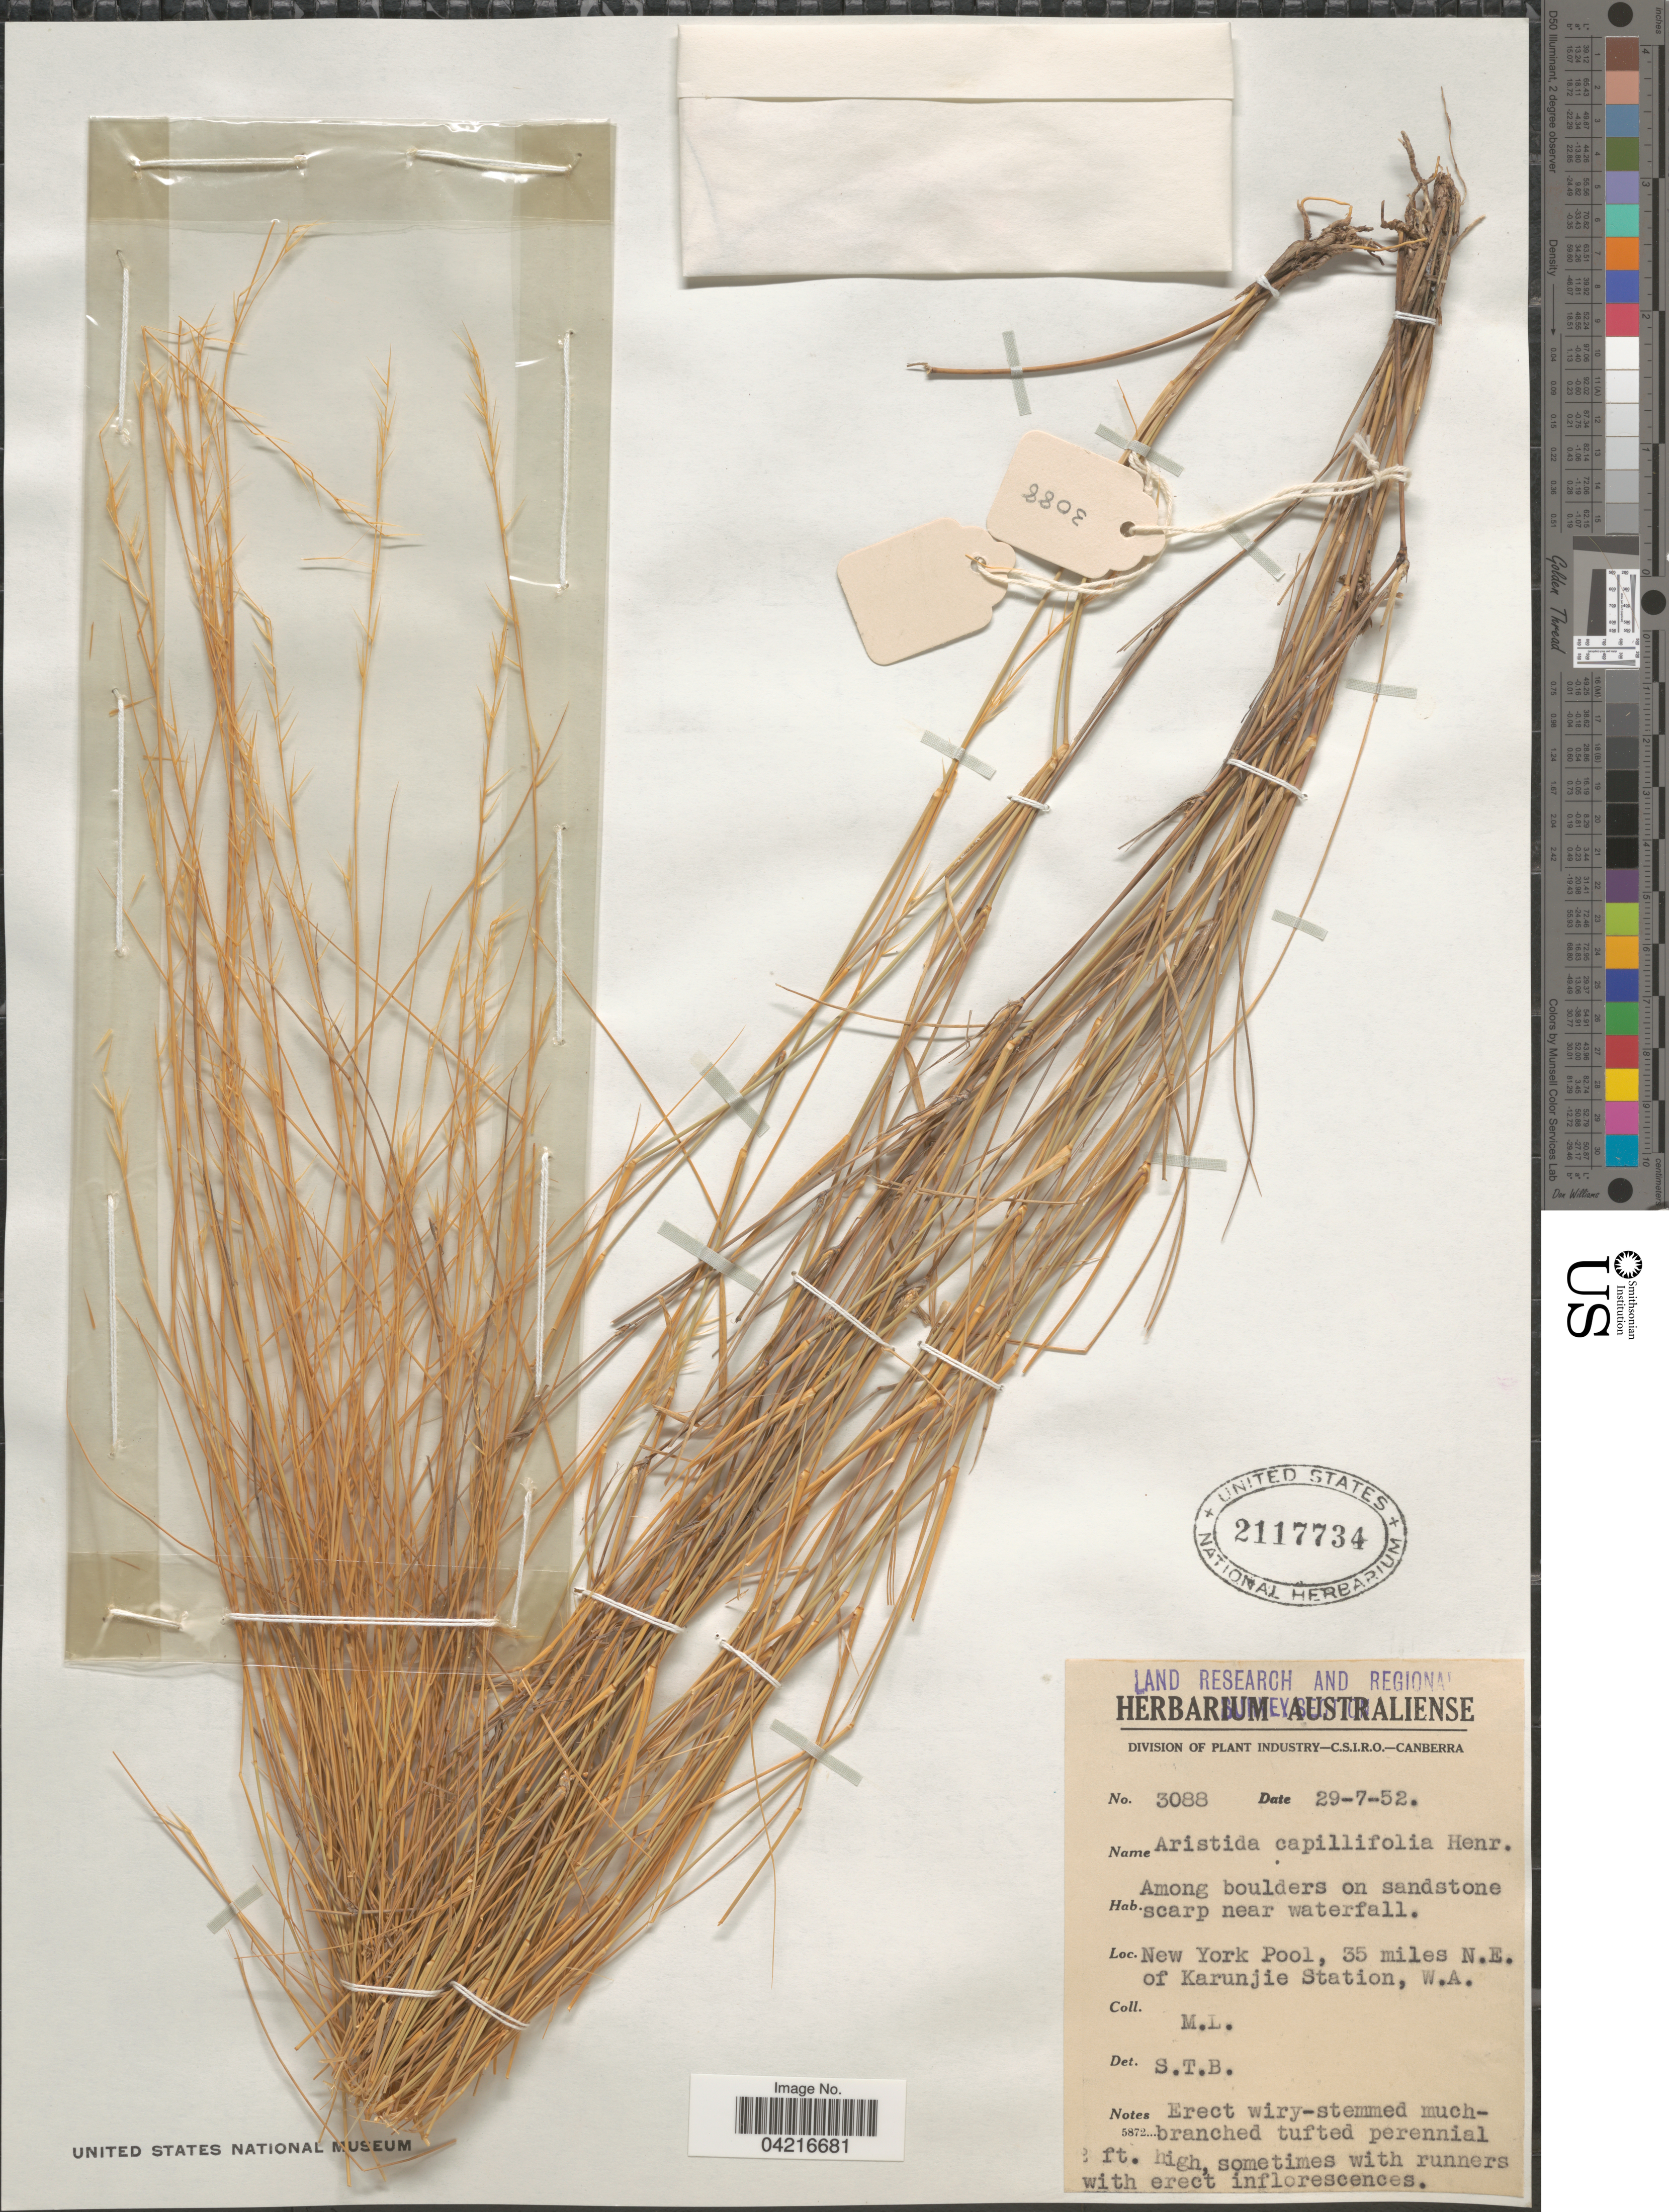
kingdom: Plantae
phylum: Tracheophyta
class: Liliopsida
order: Poales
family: Poaceae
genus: Aristida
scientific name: Aristida capillifolia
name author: Henr.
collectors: M. L.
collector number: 3088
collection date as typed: Transcribed d/m/y: 29/7/52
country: Australia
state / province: Western Australia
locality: Land Research and Regional Survey Section. New York Pool, 35 miles N.E. of Karunjie Station, W.A.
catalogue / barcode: US 2117734